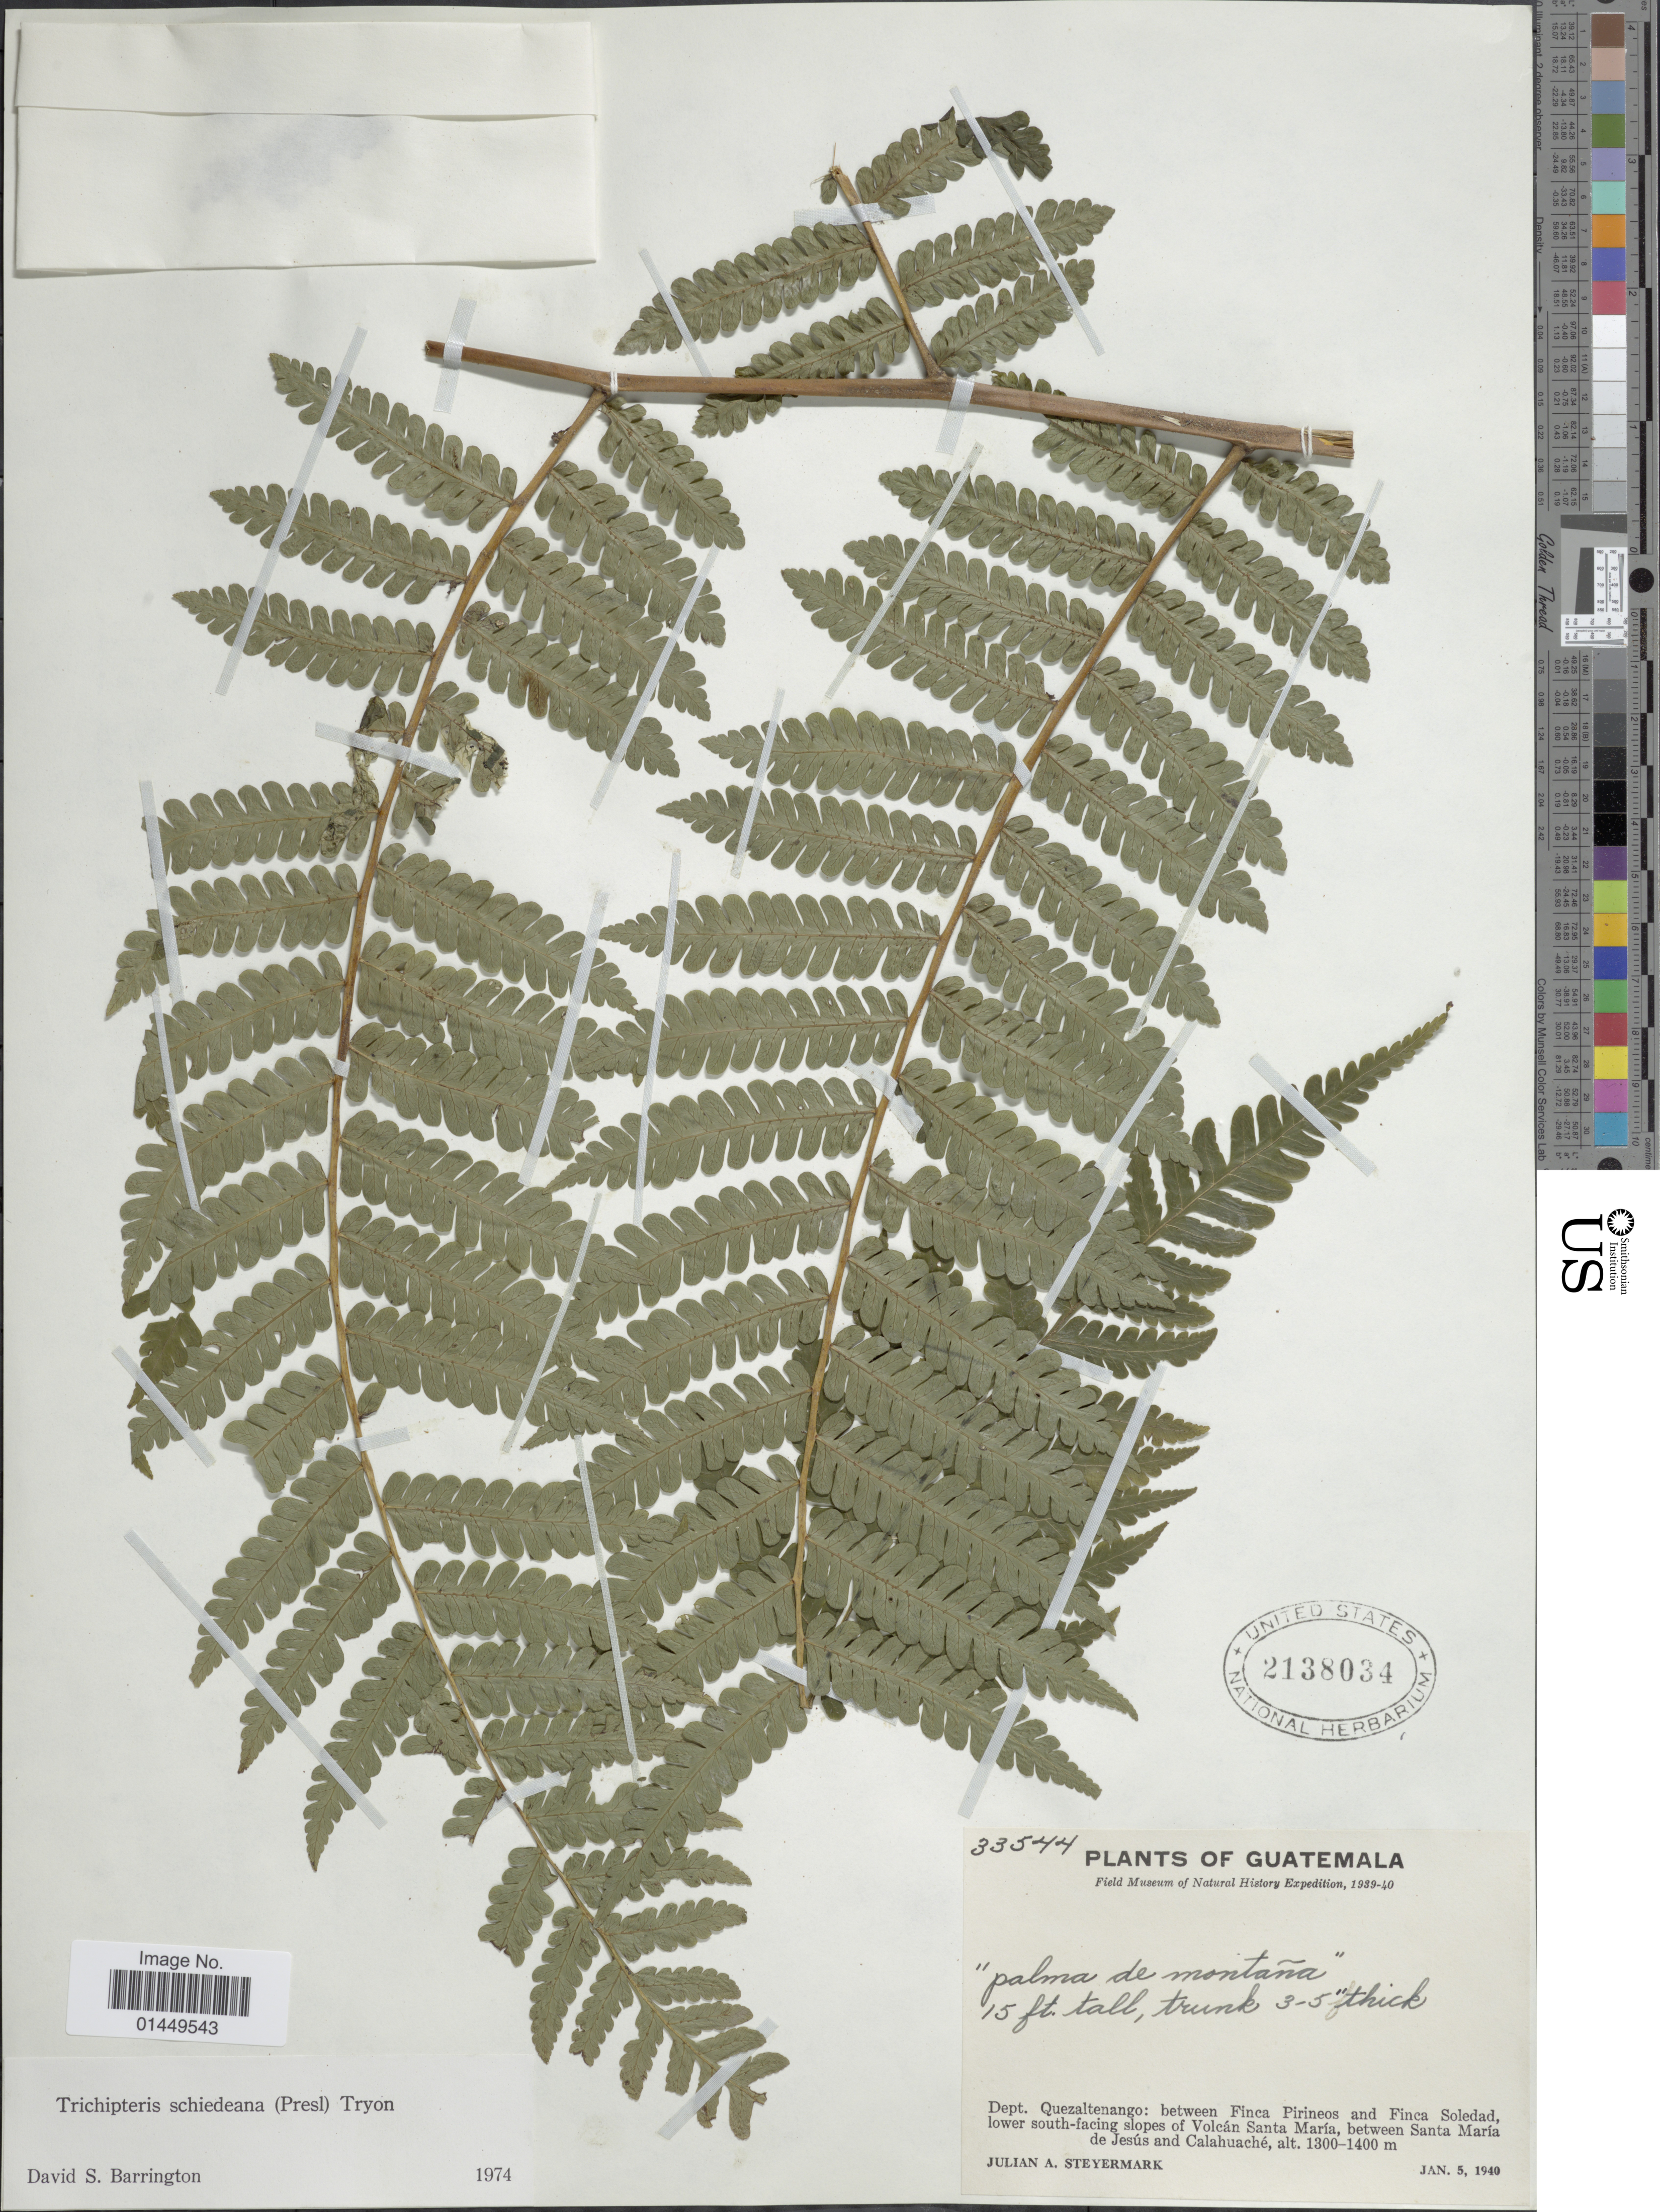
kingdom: Plantae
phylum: Tracheophyta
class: Polypodiopsida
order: Cyatheales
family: Cyatheaceae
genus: Cyathea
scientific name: Cyathea schiedeana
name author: (C. Presl) Domin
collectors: J. Steyermark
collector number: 33544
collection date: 1940-01-05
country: Guatemala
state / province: Quetzaltenango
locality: Dept. Quezaltenango: between Finca Pirineos and Finca Soledad, lower south-facing slopes of Volcan Santa Maria, between Santa Maria de Jesus and Calahuache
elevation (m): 1300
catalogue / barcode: US 2138034